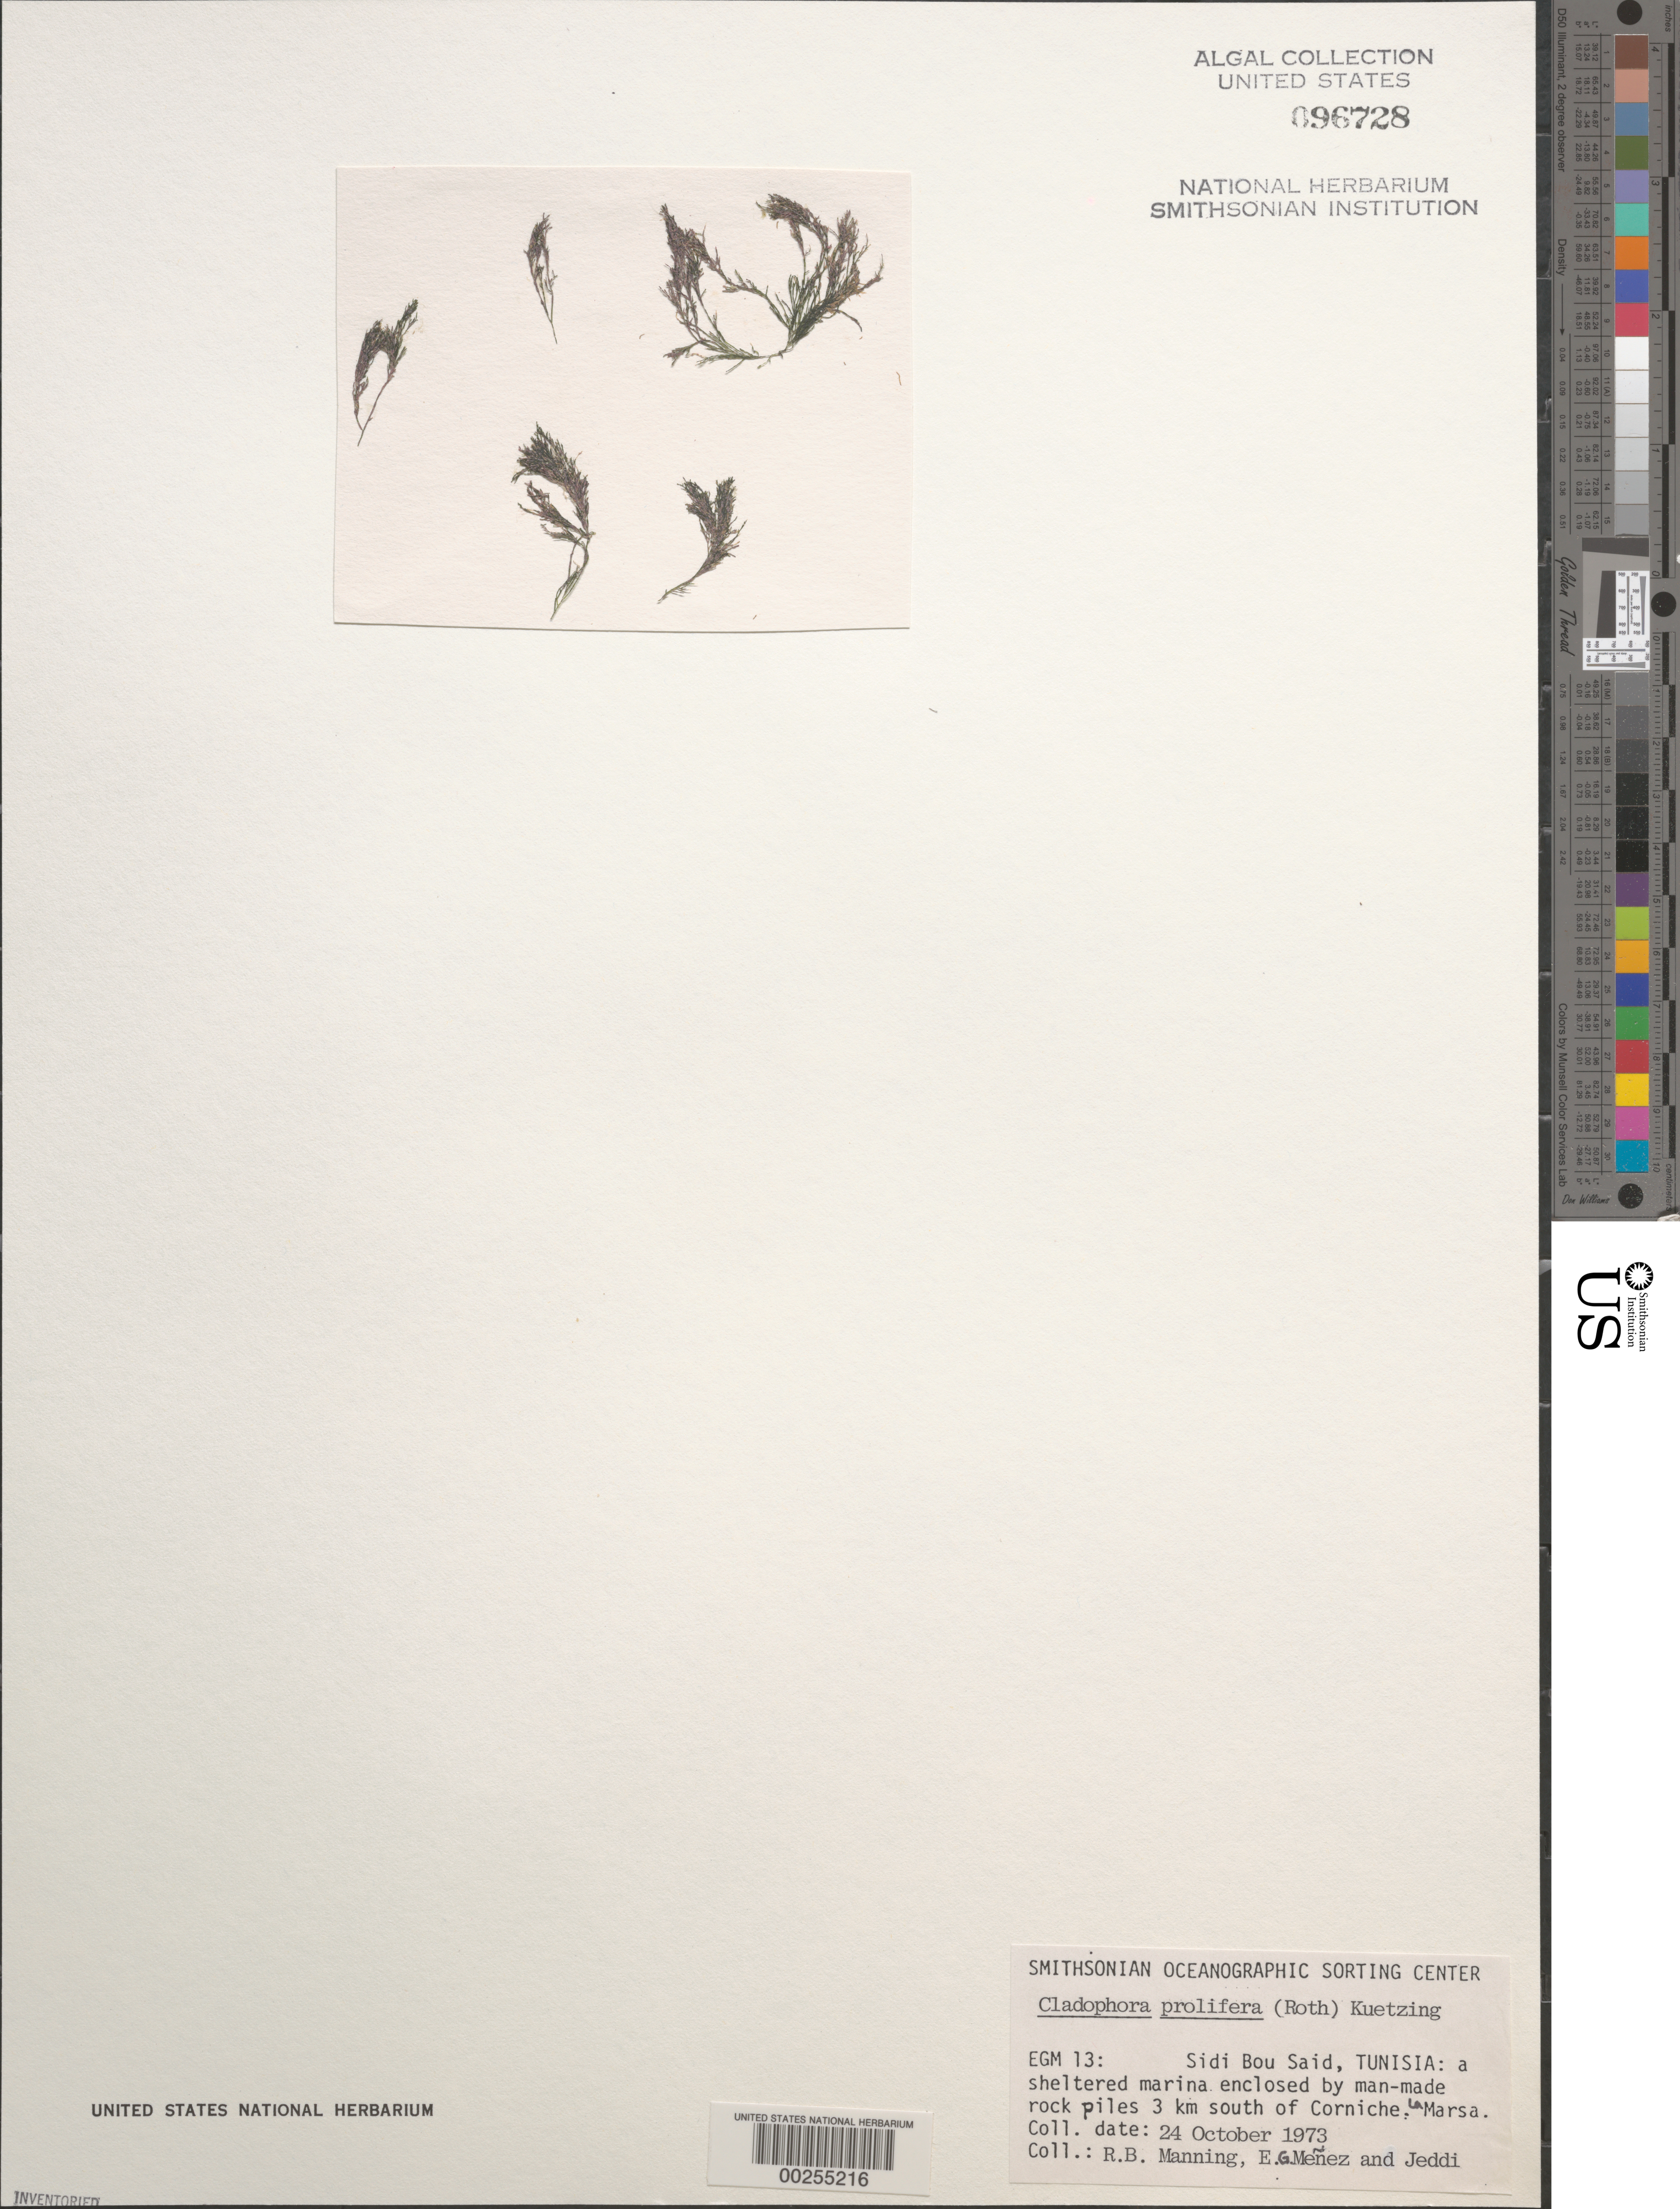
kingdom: Plantae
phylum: Chlorophyta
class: Ulvophyceae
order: Cladophorales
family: Cladophoraceae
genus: Cladophora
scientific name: Cladophora prolifera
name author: (Roth) Kütz.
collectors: R. Manning, Meñez & -. Jeddi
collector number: EGM 13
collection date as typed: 24 Oct 1973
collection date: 1973-10-24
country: Tunisia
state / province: Tunis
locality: Sidi bou said, three km south of corniche, la marsa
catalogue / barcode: US 96728